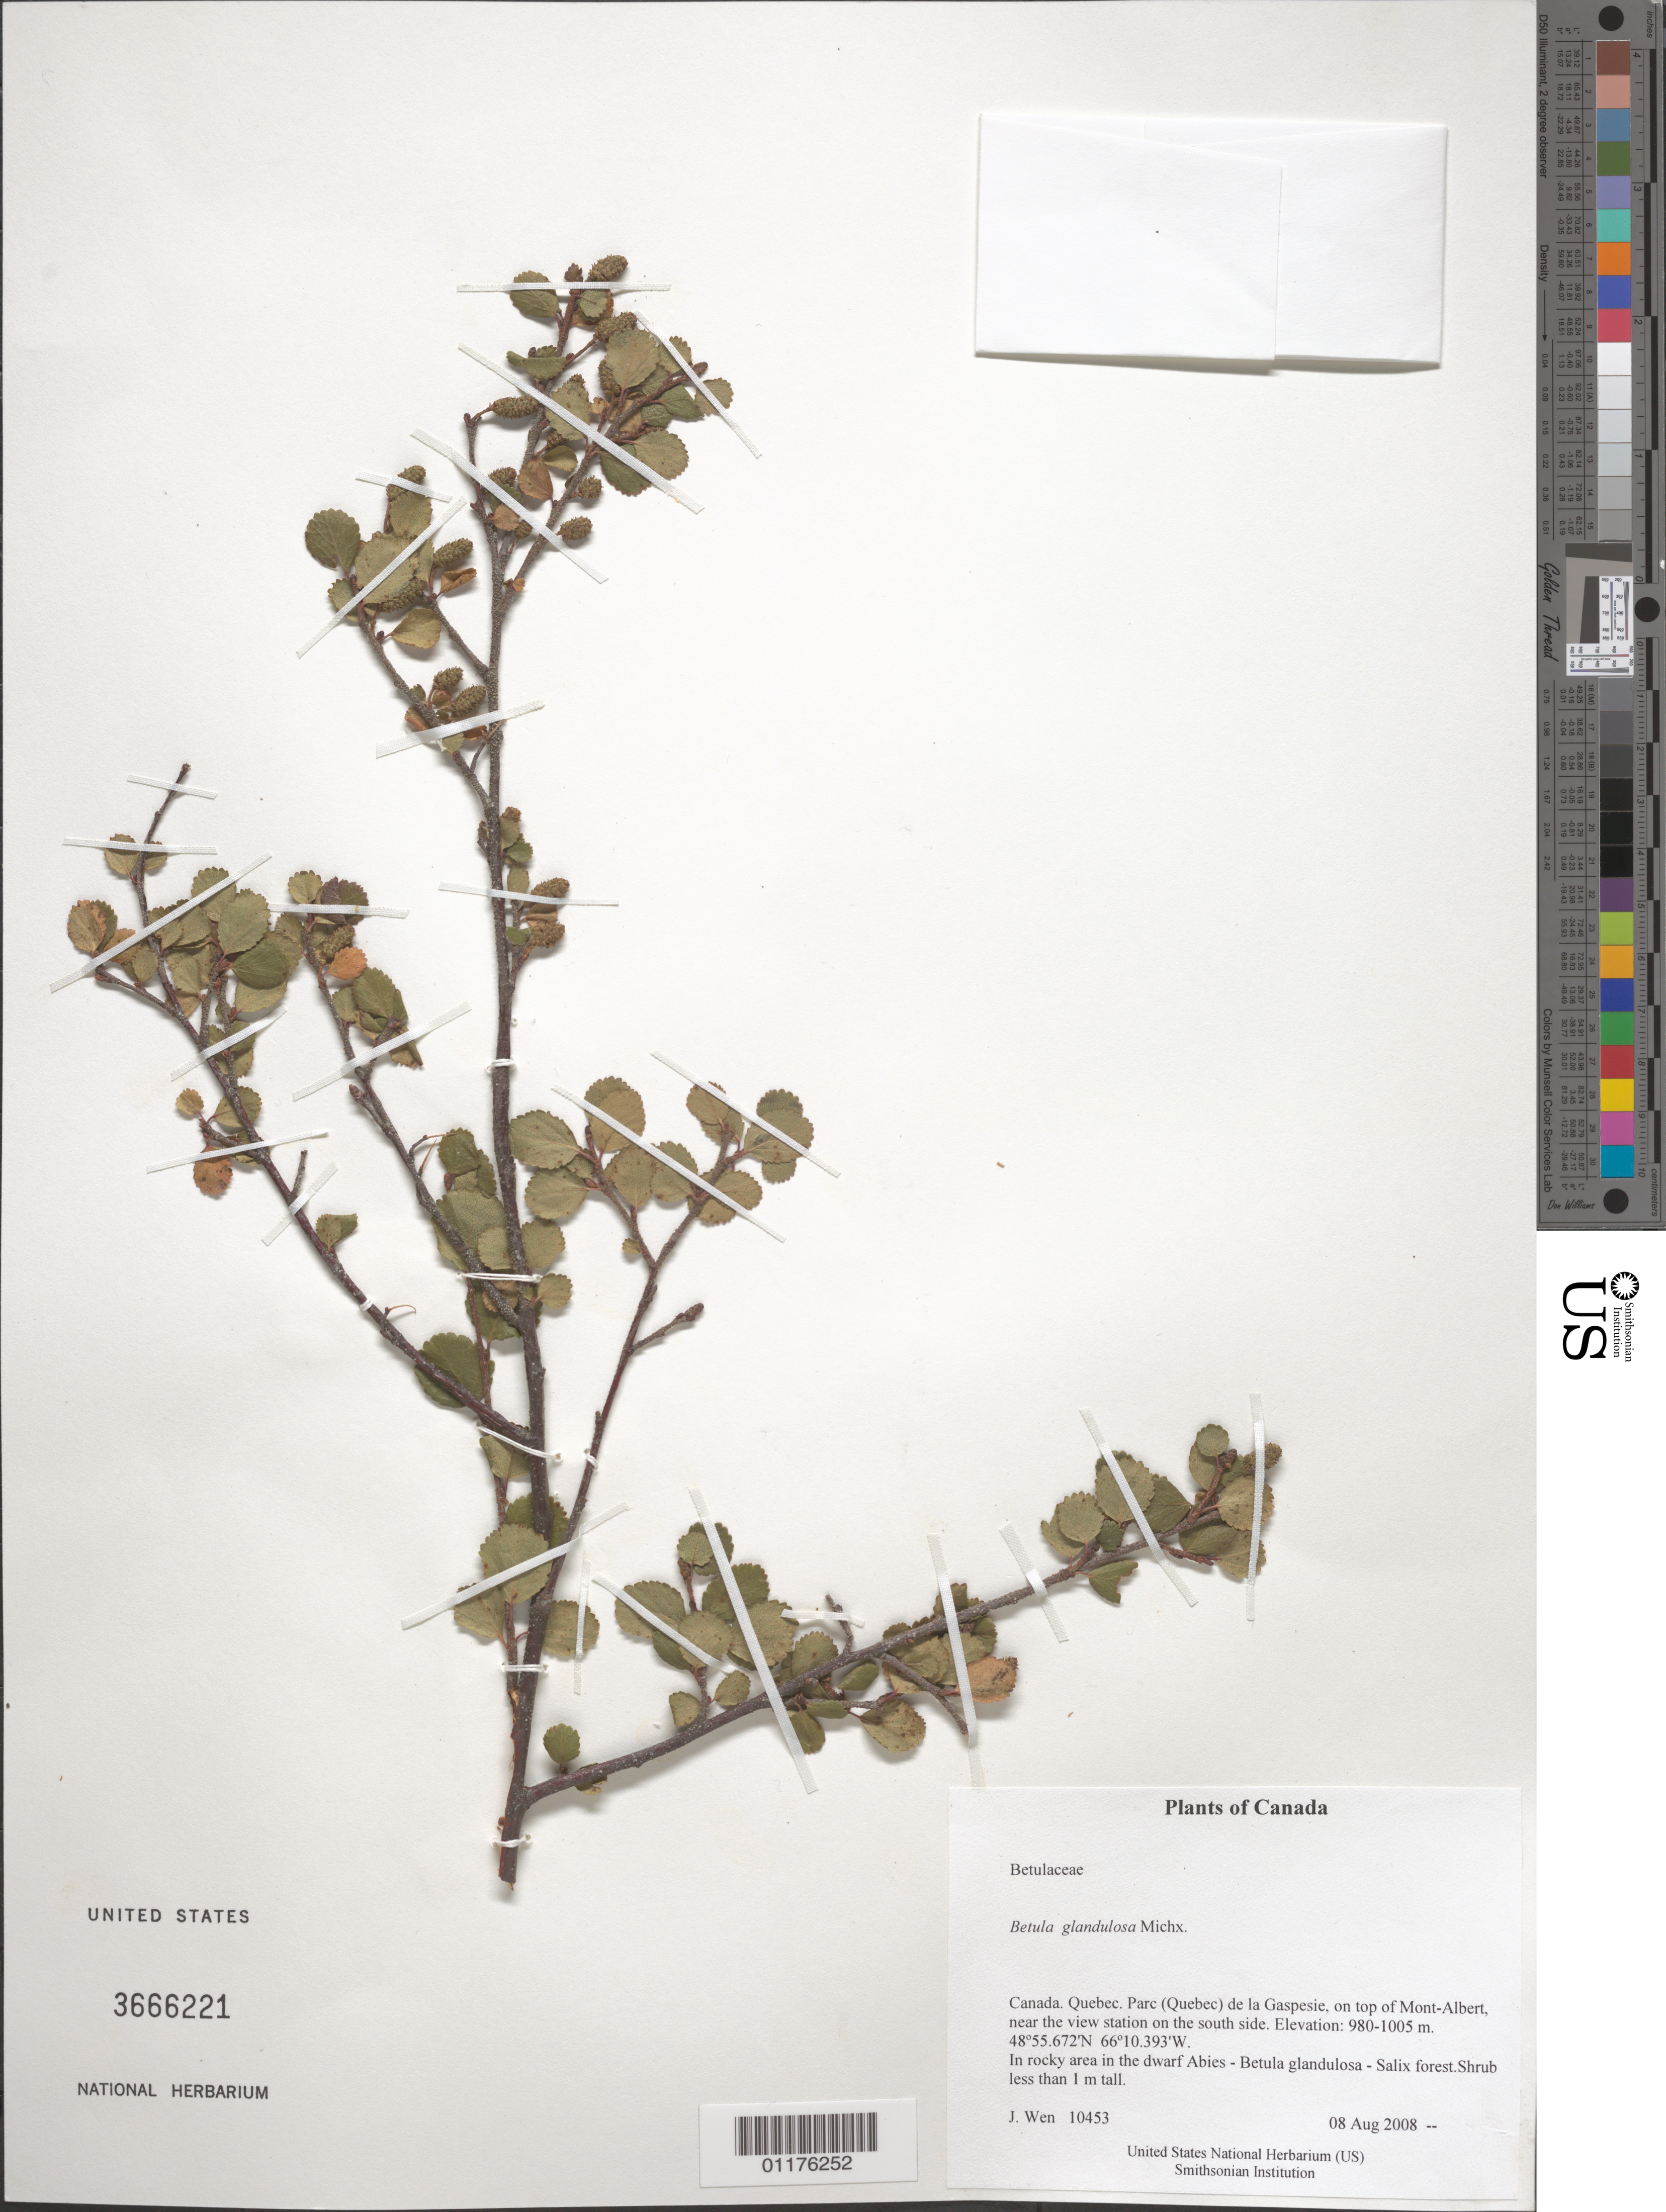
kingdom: Plantae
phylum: Tracheophyta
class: Magnoliopsida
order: Fagales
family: Betulaceae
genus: Betula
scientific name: Betula glandulosa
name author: Michx.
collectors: J. Wen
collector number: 10453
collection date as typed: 08 Aug 2008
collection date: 2008-08-08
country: Canada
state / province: Quebec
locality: Parc (Quebec) de la Gaspesie, on top of Mont-Albert, near the view station on the south side.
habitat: In rocky area in the dwarf Abies - Betula glandulosa - Salix forest.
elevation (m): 980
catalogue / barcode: US 3666221